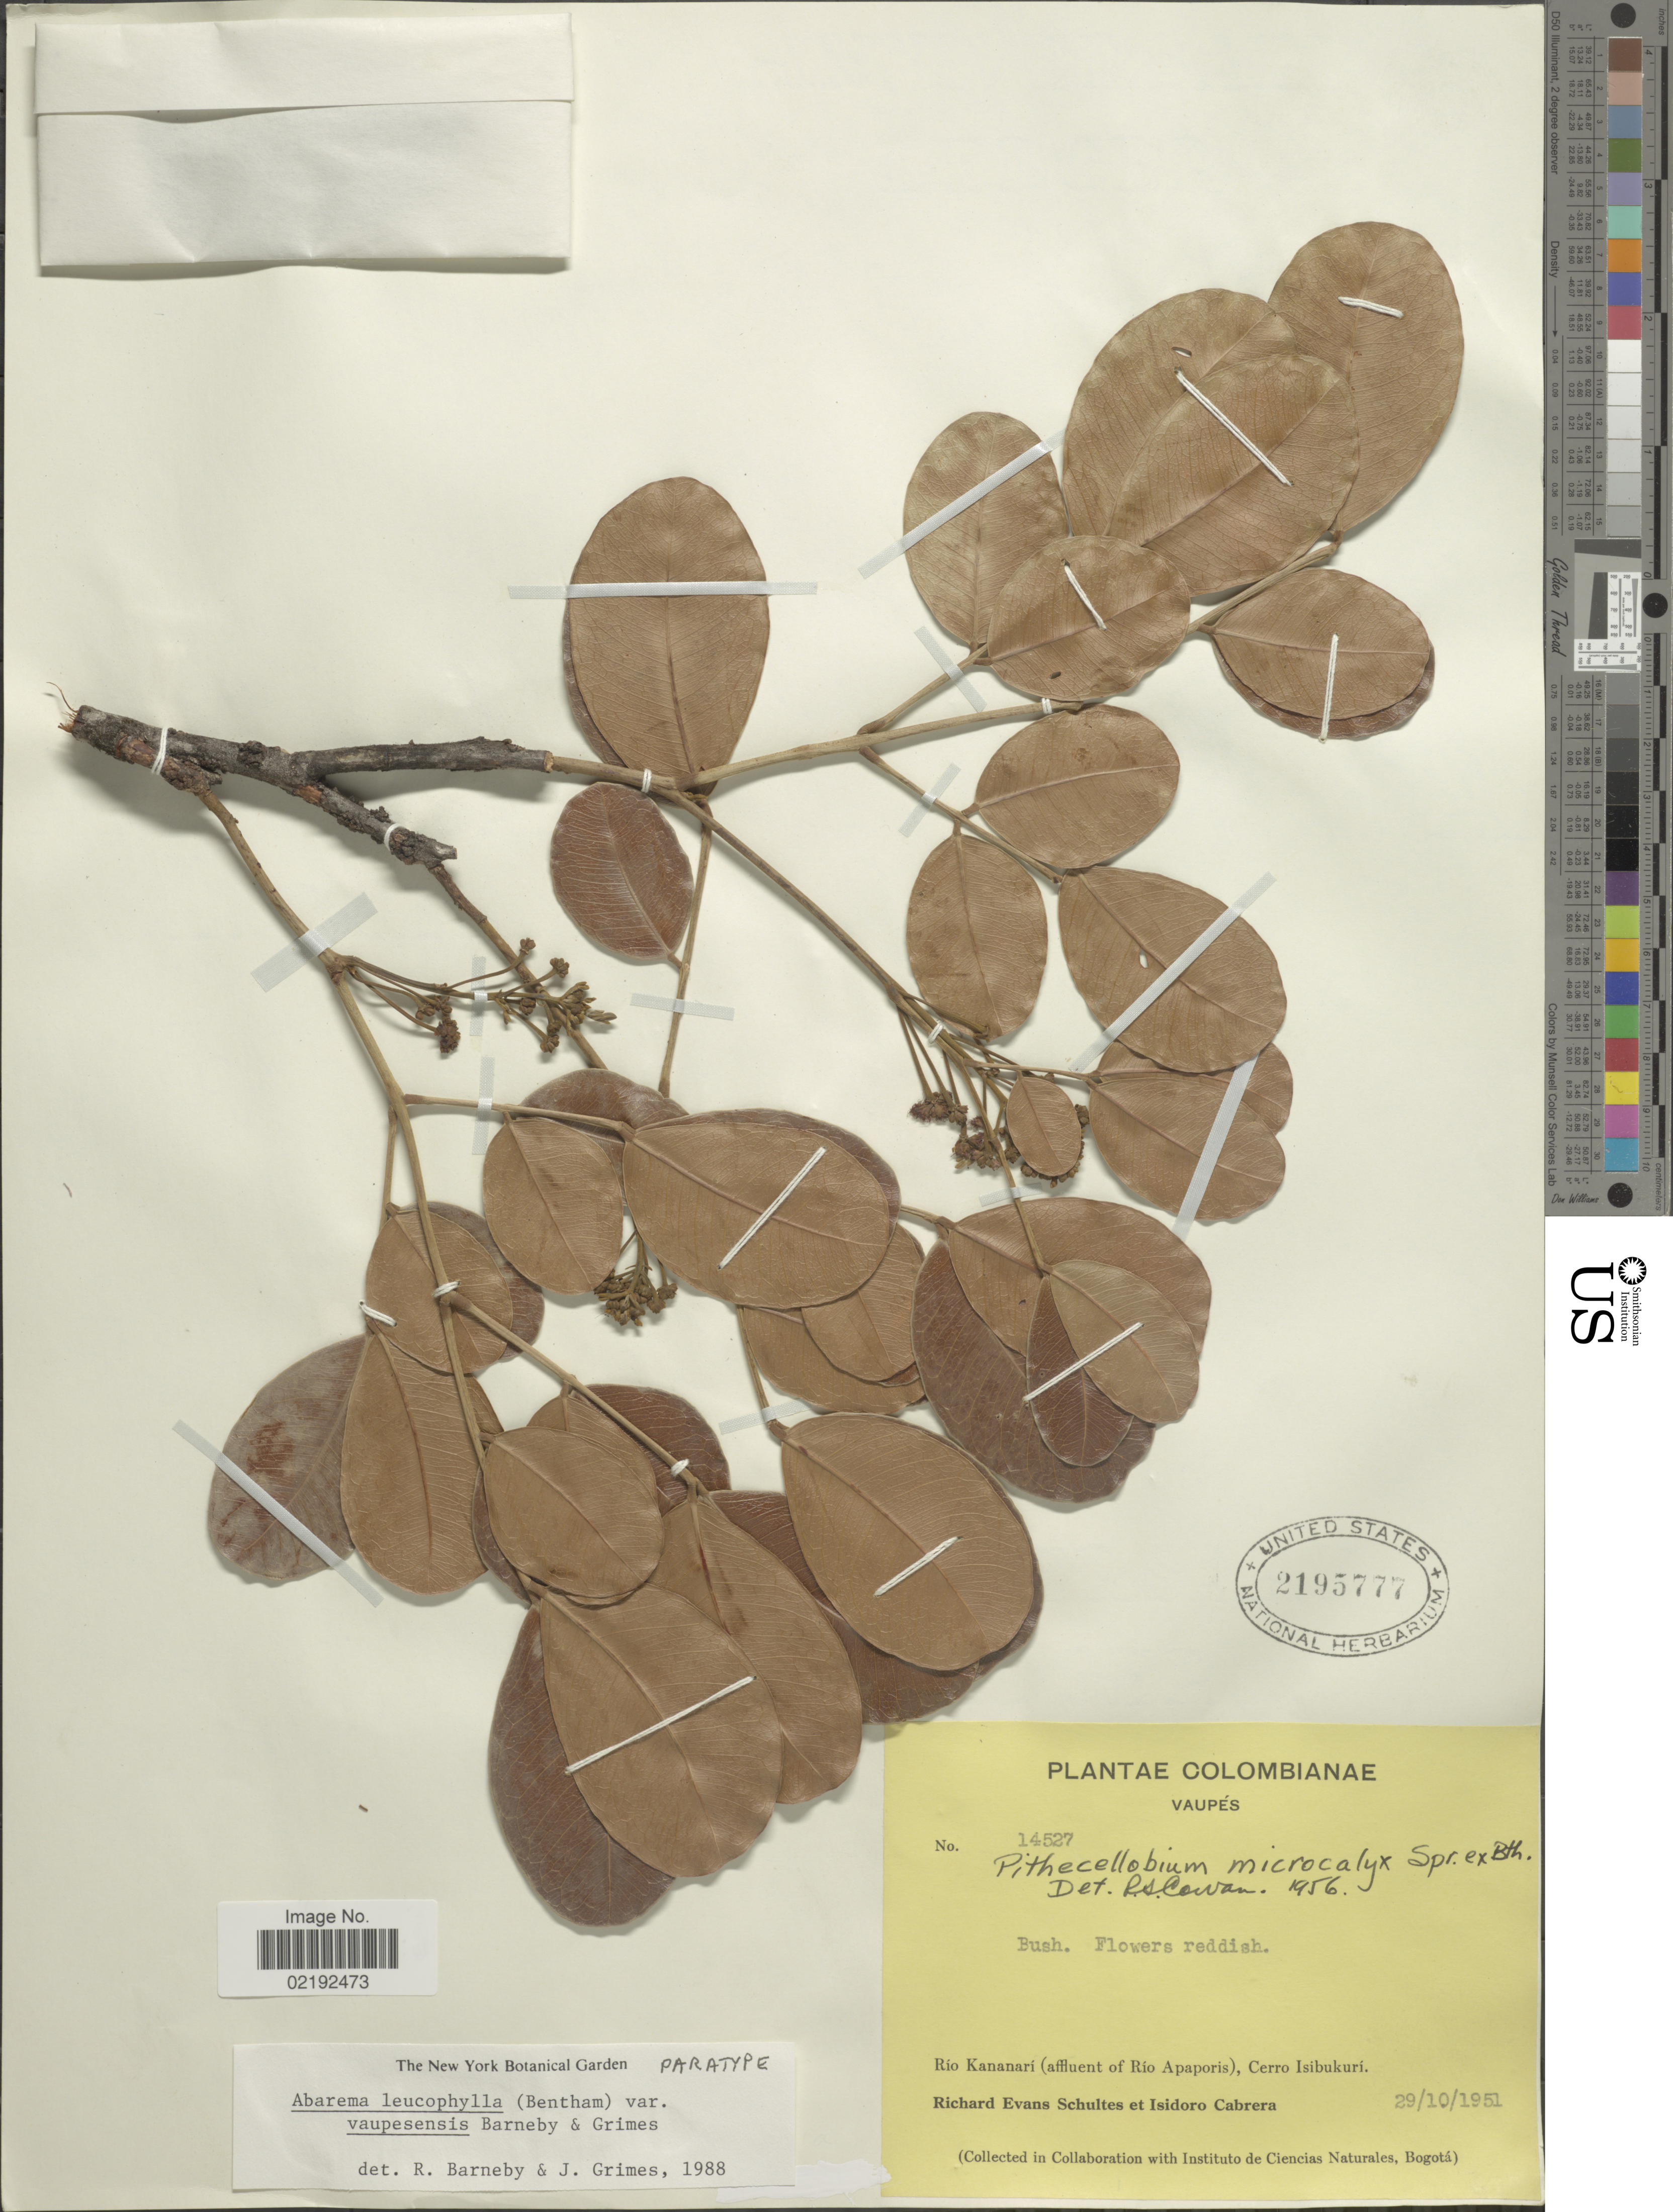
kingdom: Plantae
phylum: Tracheophyta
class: Magnoliopsida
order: Fabales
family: Fabaceae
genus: Abarema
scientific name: Abarema leucophylla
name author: (Benth.) Barneby & J.W. Grimes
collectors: R. E. Schultes & I. Cabrera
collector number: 14527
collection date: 1951-10-29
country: Colombia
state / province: Vaupés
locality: Rio Kananari (affluent of Rio Apaporis), Cerro Isibukuri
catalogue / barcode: US 2195777